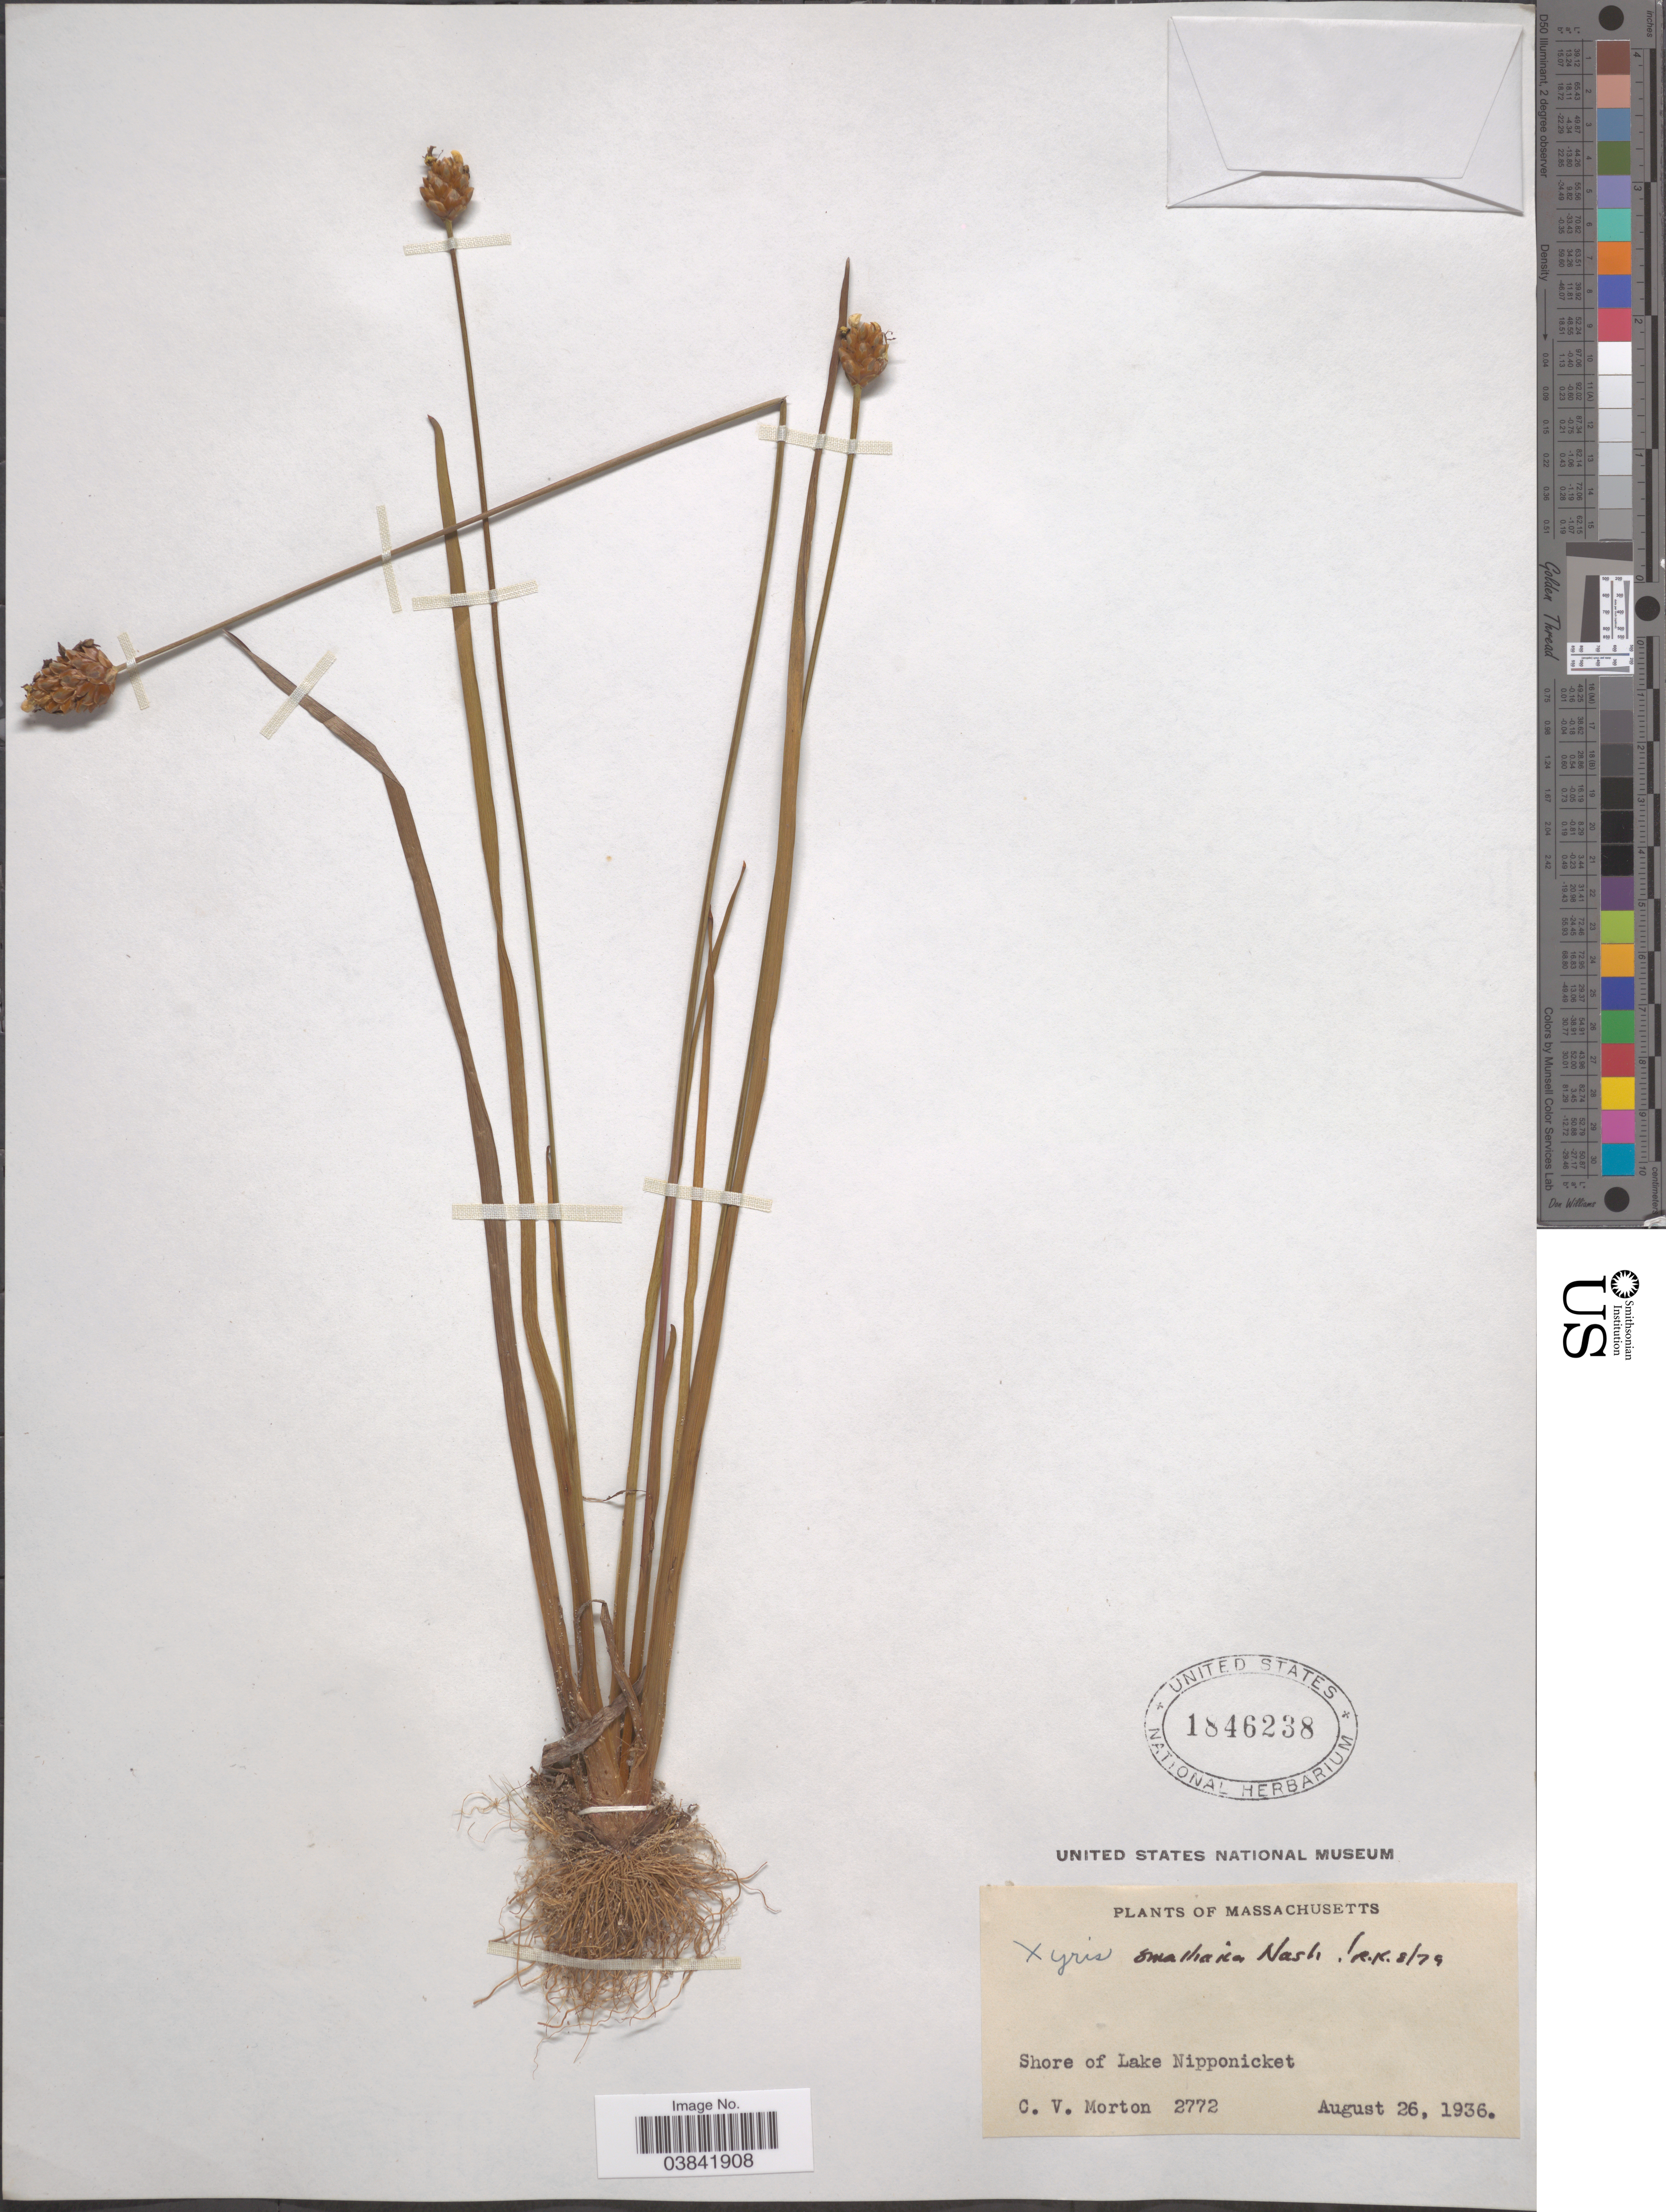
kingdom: Plantae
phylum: Tracheophyta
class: Liliopsida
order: Poales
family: Xyridaceae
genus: Xyris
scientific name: Xyris smalliana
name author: Nash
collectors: C. V. Morton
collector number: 2772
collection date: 1936-08-26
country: United States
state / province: Massachusetts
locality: Shore of Lake Nipponicket.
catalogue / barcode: US 1846238